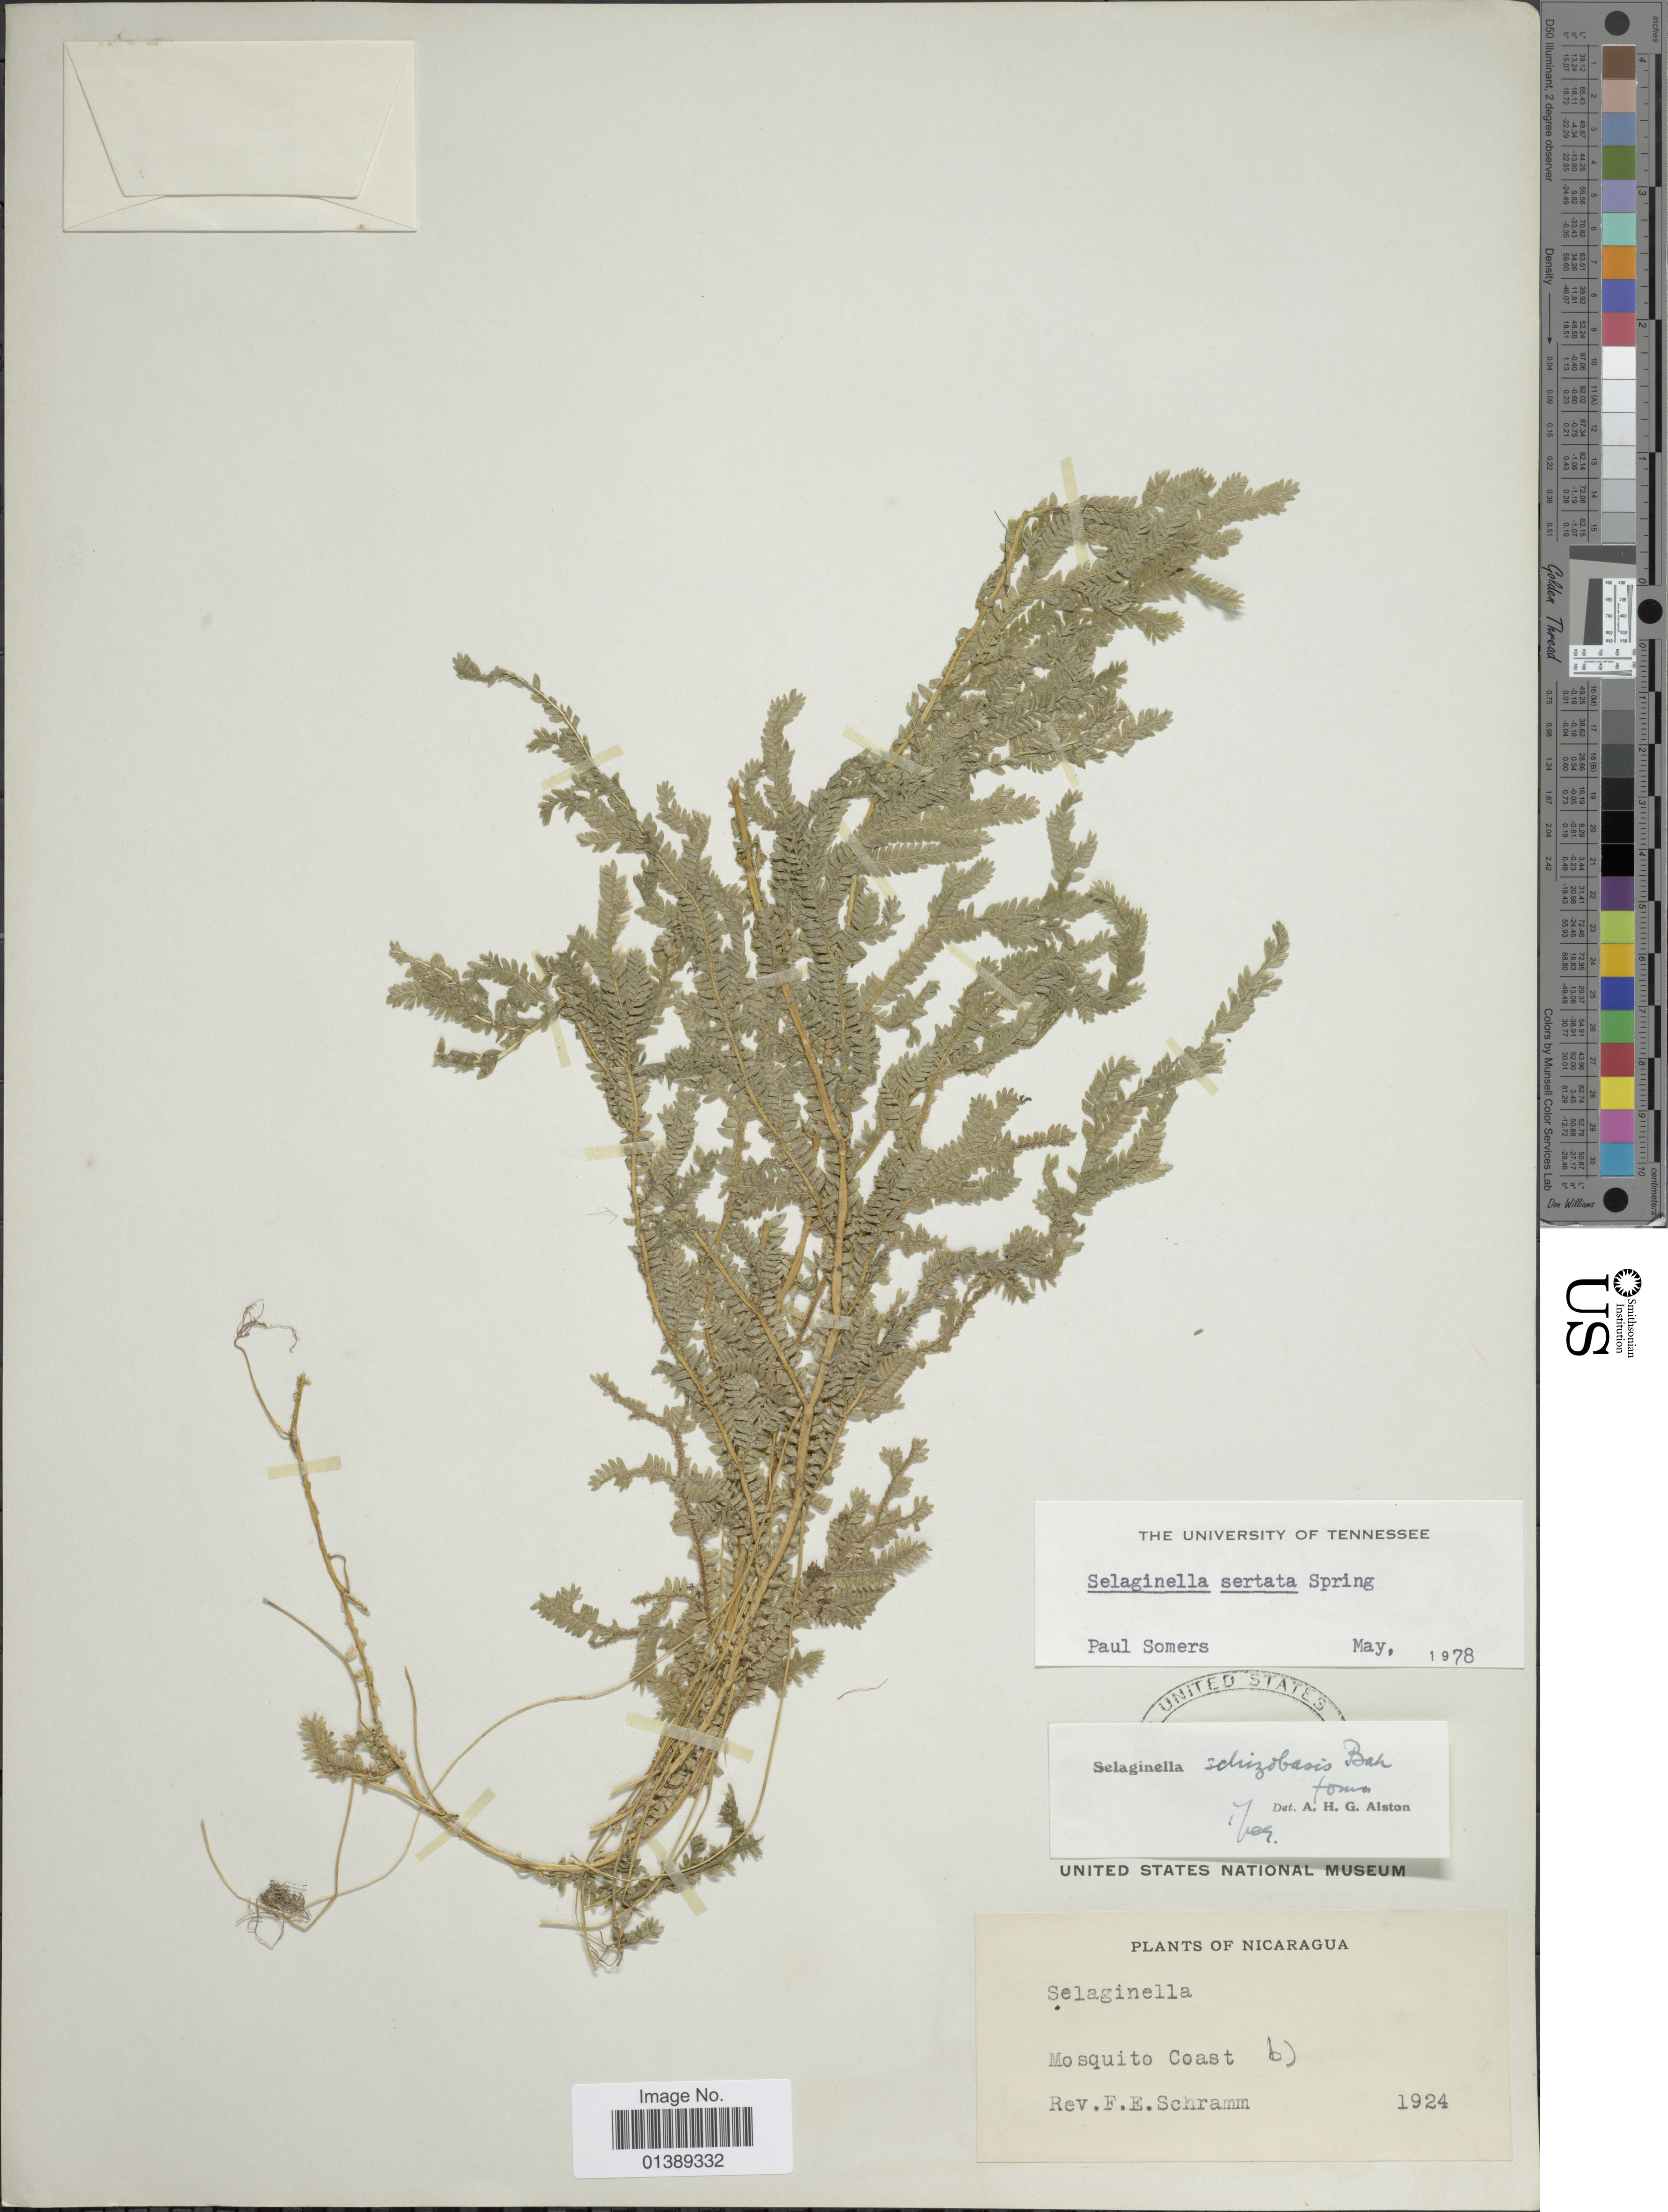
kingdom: Plantae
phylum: Tracheophyta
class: Lycopodiopsida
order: Selaginellales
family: Selaginellaceae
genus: Selaginella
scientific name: Selaginella sertata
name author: Spring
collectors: F. E. Schramm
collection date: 1924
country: Nicaragua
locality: Mosquito Coast